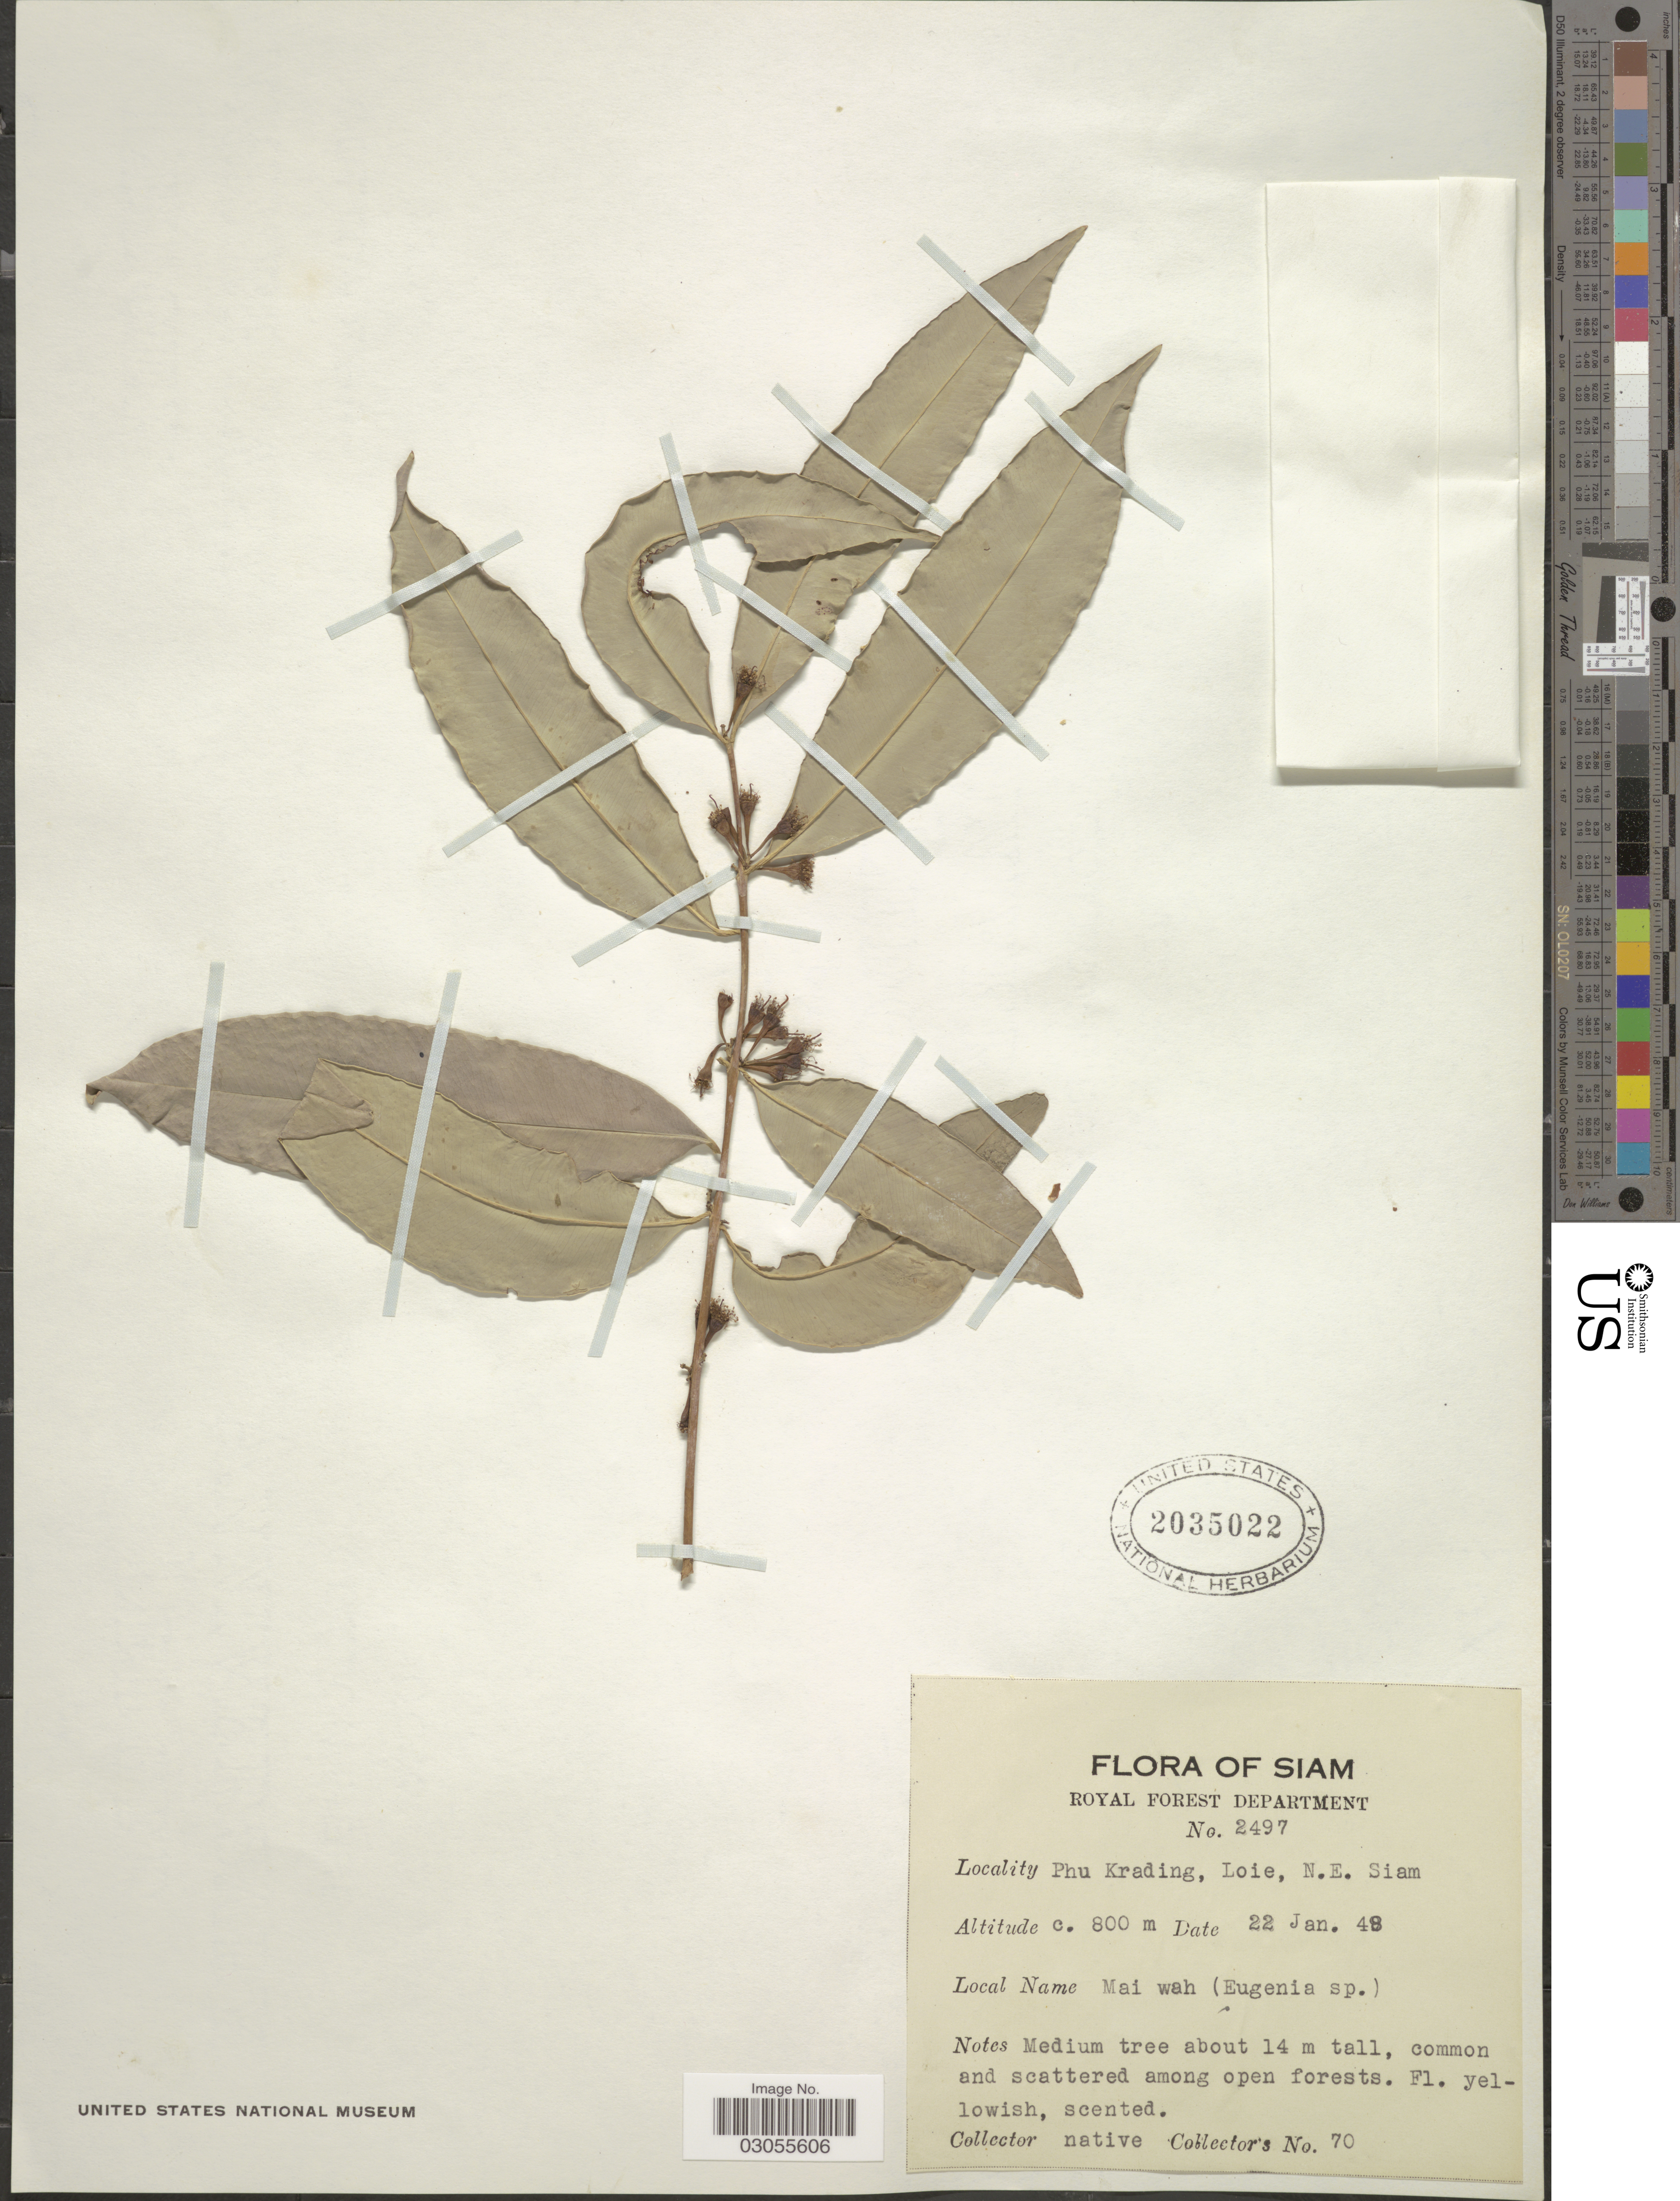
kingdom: Plantae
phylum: Tracheophyta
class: Magnoliopsida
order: Myrtales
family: Myrtaceae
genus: Eugenia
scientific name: Eugenia sp.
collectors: Native collector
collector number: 70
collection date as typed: Transcribed d/m/y: 22/1/48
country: Thailand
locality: Phu Krading, Loie, N.E. Siam.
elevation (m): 800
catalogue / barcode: US 2035022